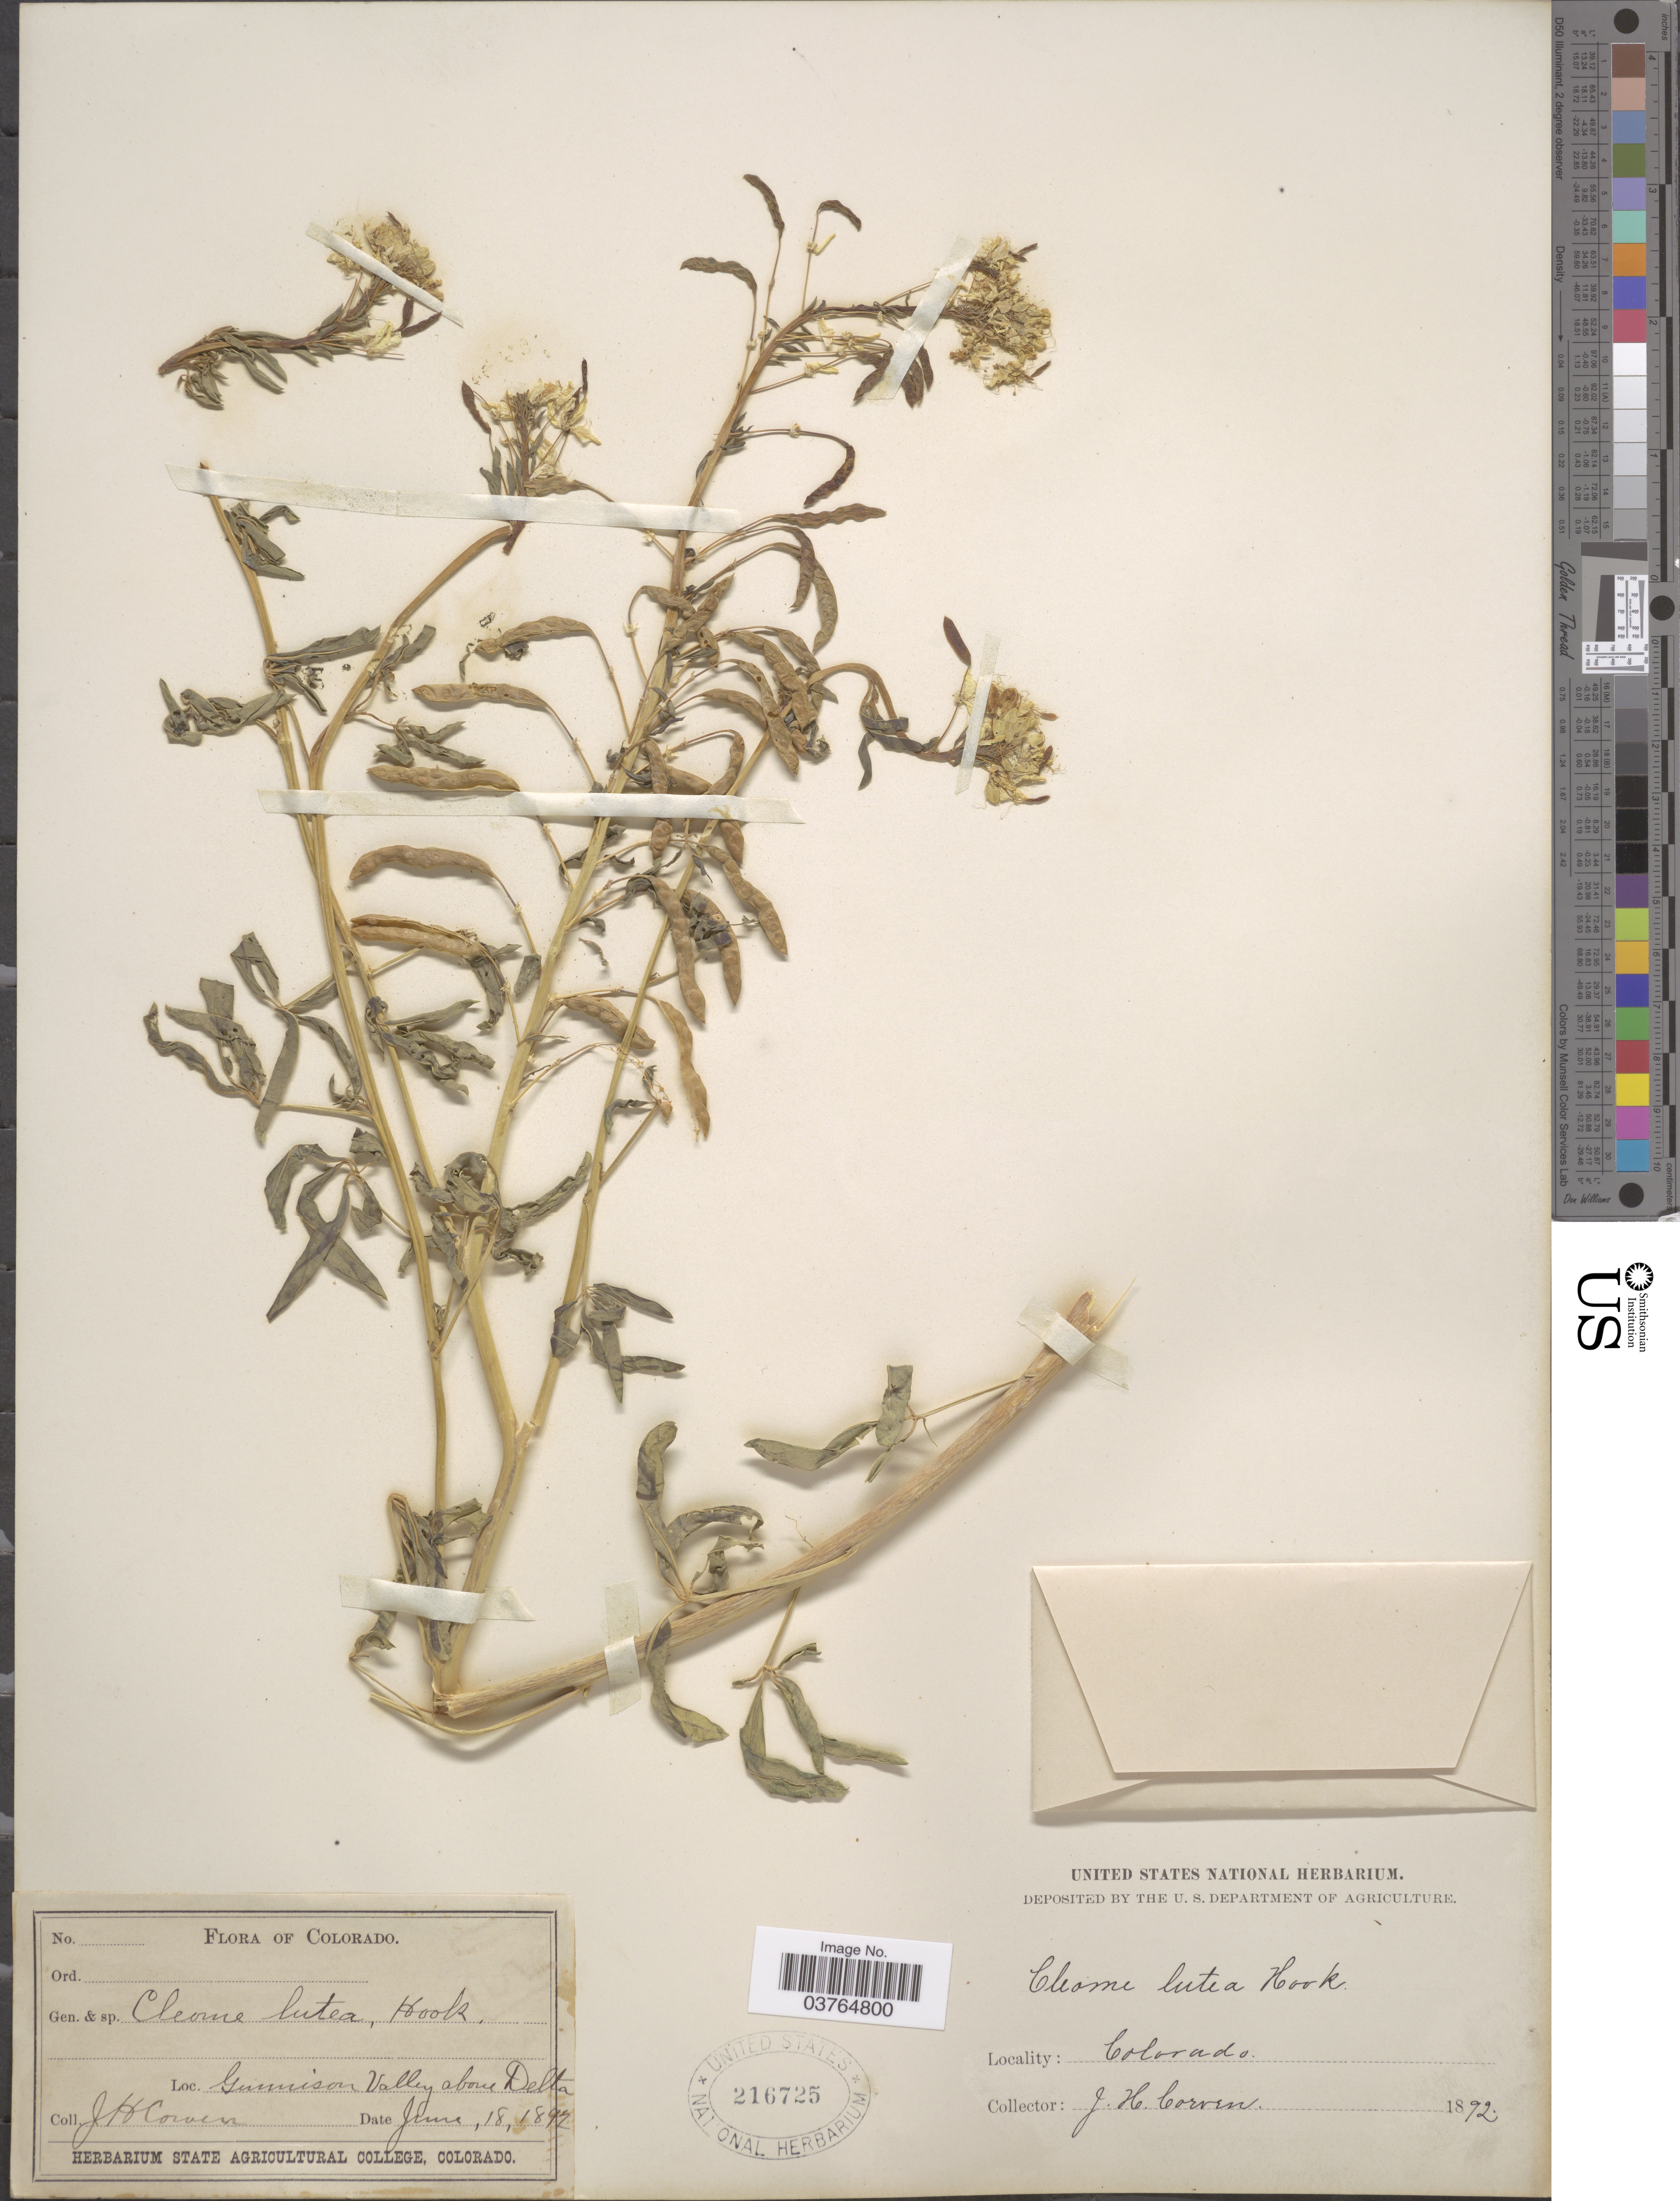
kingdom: Plantae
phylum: Tracheophyta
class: Magnoliopsida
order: Brassicales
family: Cleomaceae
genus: Cleomella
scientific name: Cleomella lutea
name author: (Hook.) Roalson & J.C. Hall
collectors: J. Corven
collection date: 1892-06-18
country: United States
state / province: Colorado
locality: Gunnison Valley above Delta.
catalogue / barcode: US 216725